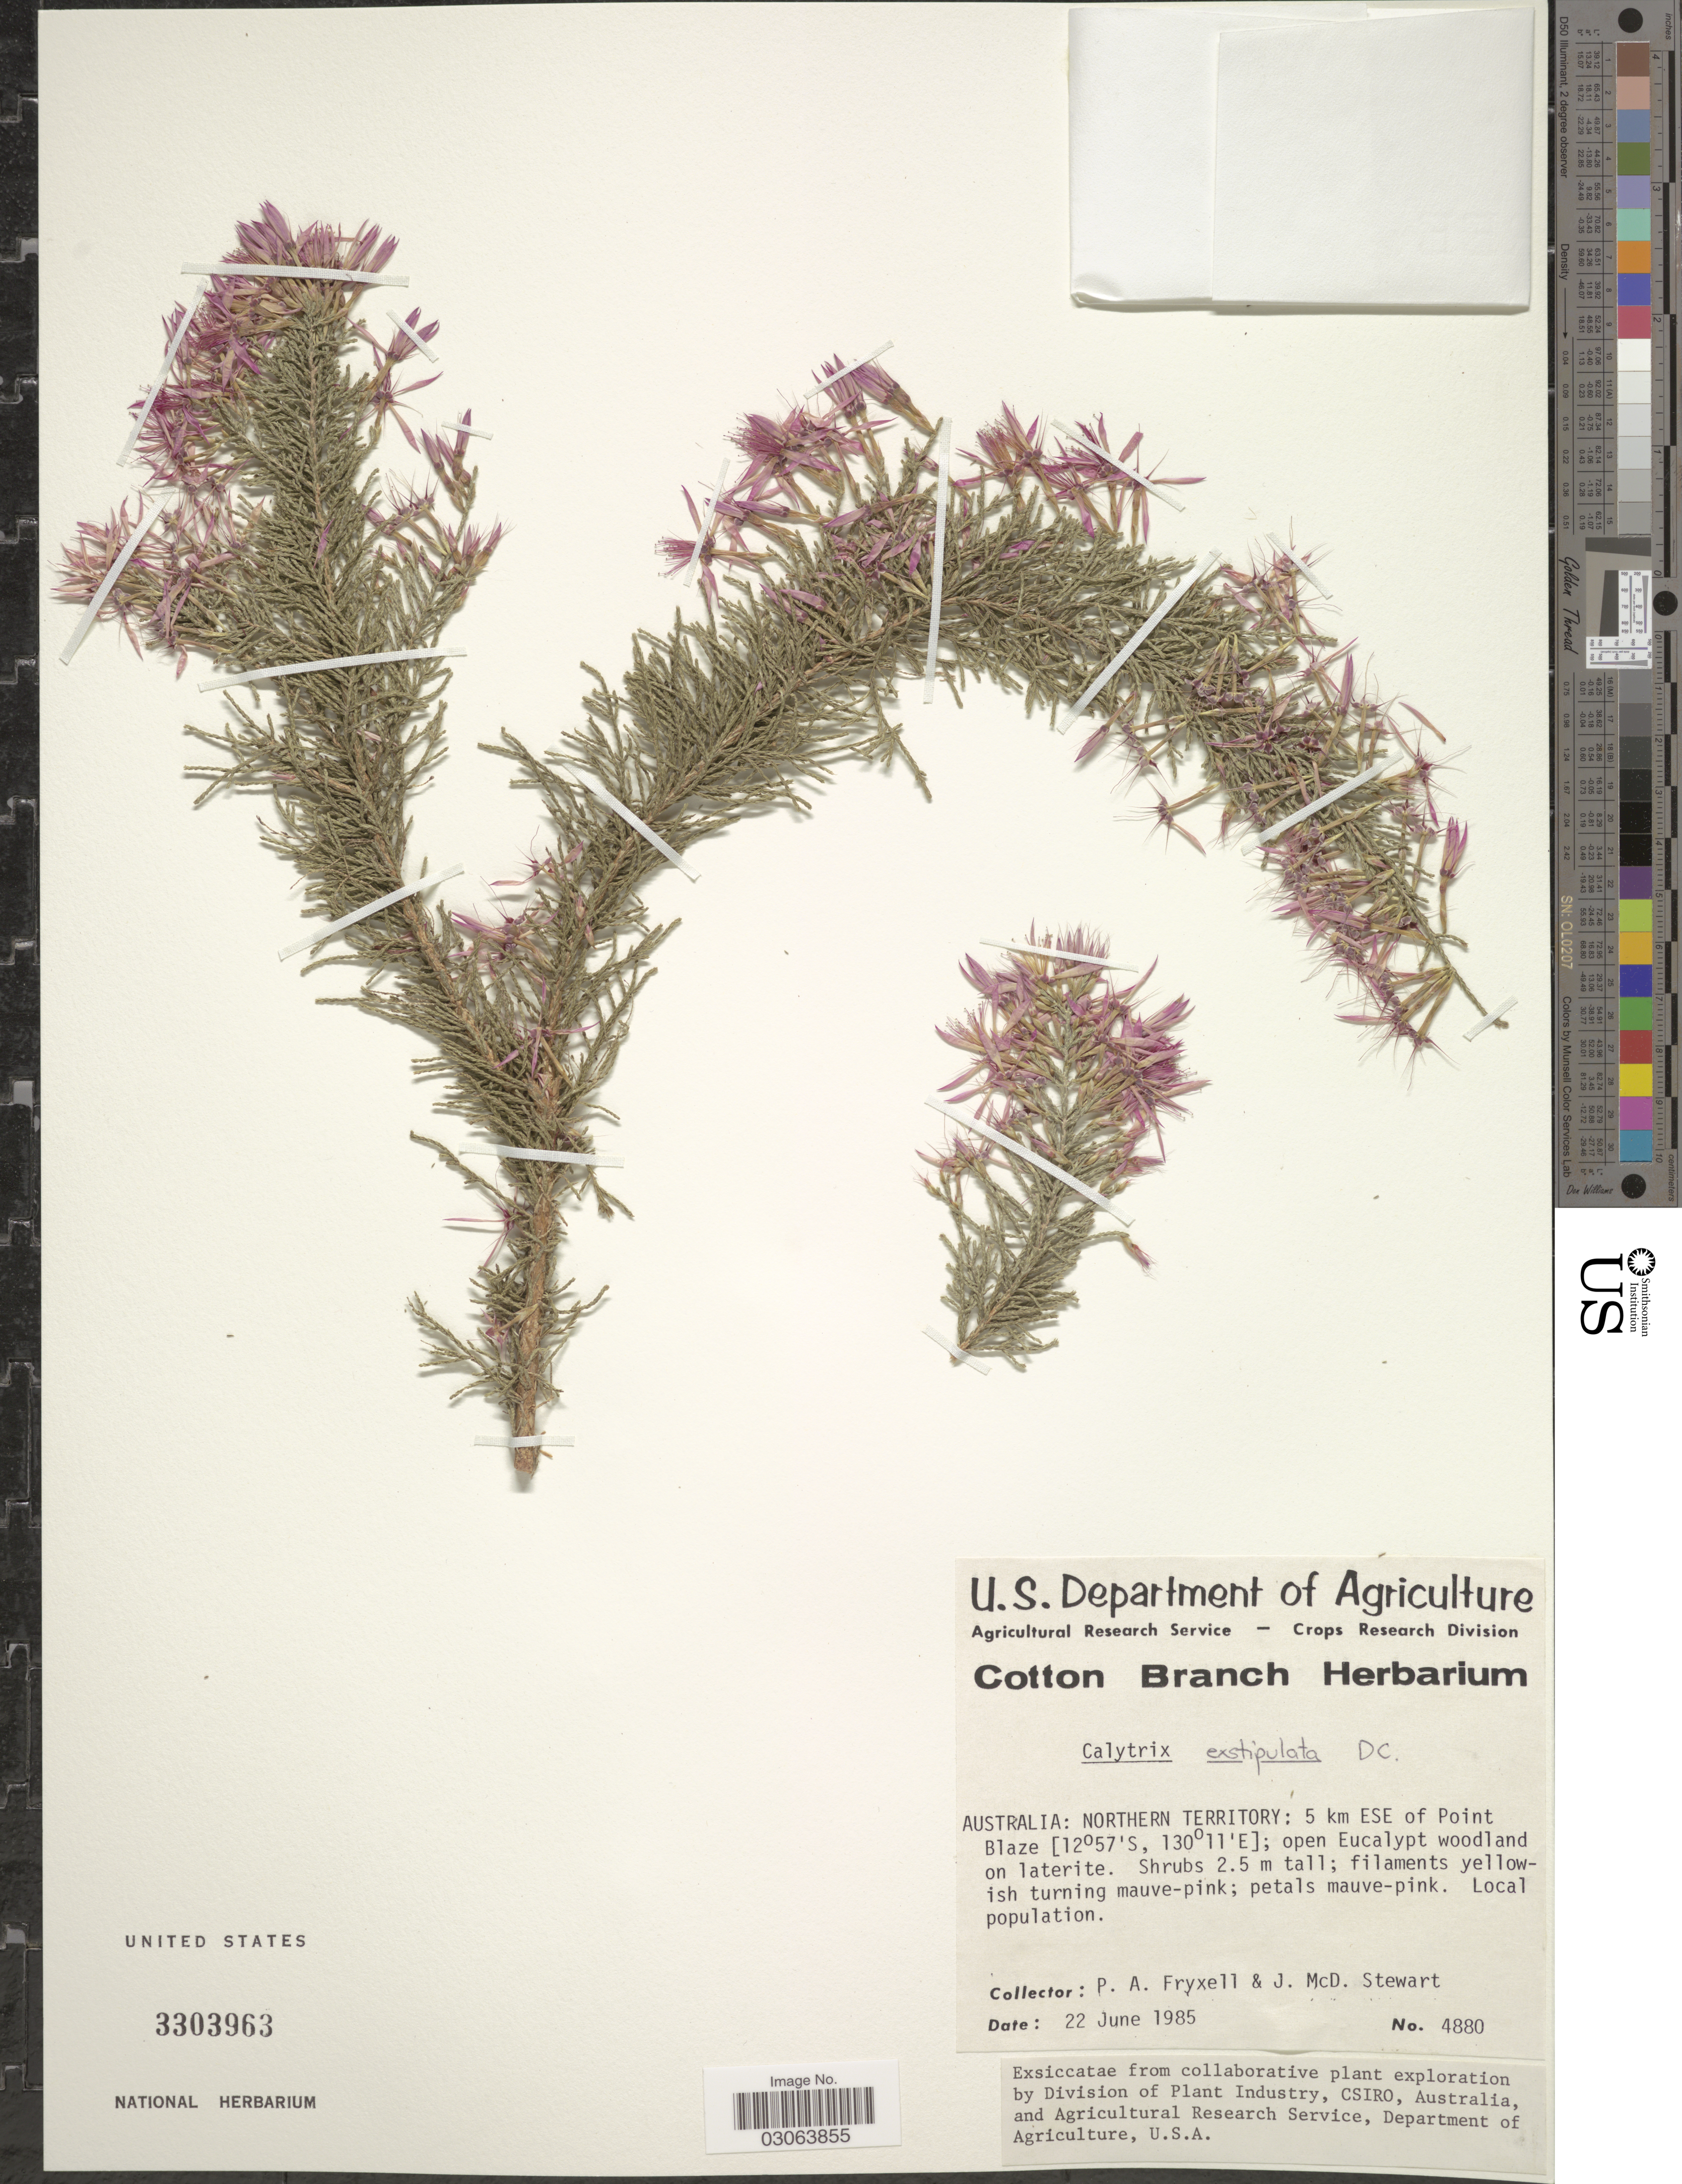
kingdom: Plantae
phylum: Tracheophyta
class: Magnoliopsida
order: Myrtales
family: Myrtaceae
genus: Calytrix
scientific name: Calytrix exstipulata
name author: D.C.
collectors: P. A. Fryxell & J. Stewart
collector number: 4880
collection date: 1985-06-22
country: Australia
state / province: Northern Territory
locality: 5 km ESE of Point Blaze.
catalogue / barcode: US 3303963